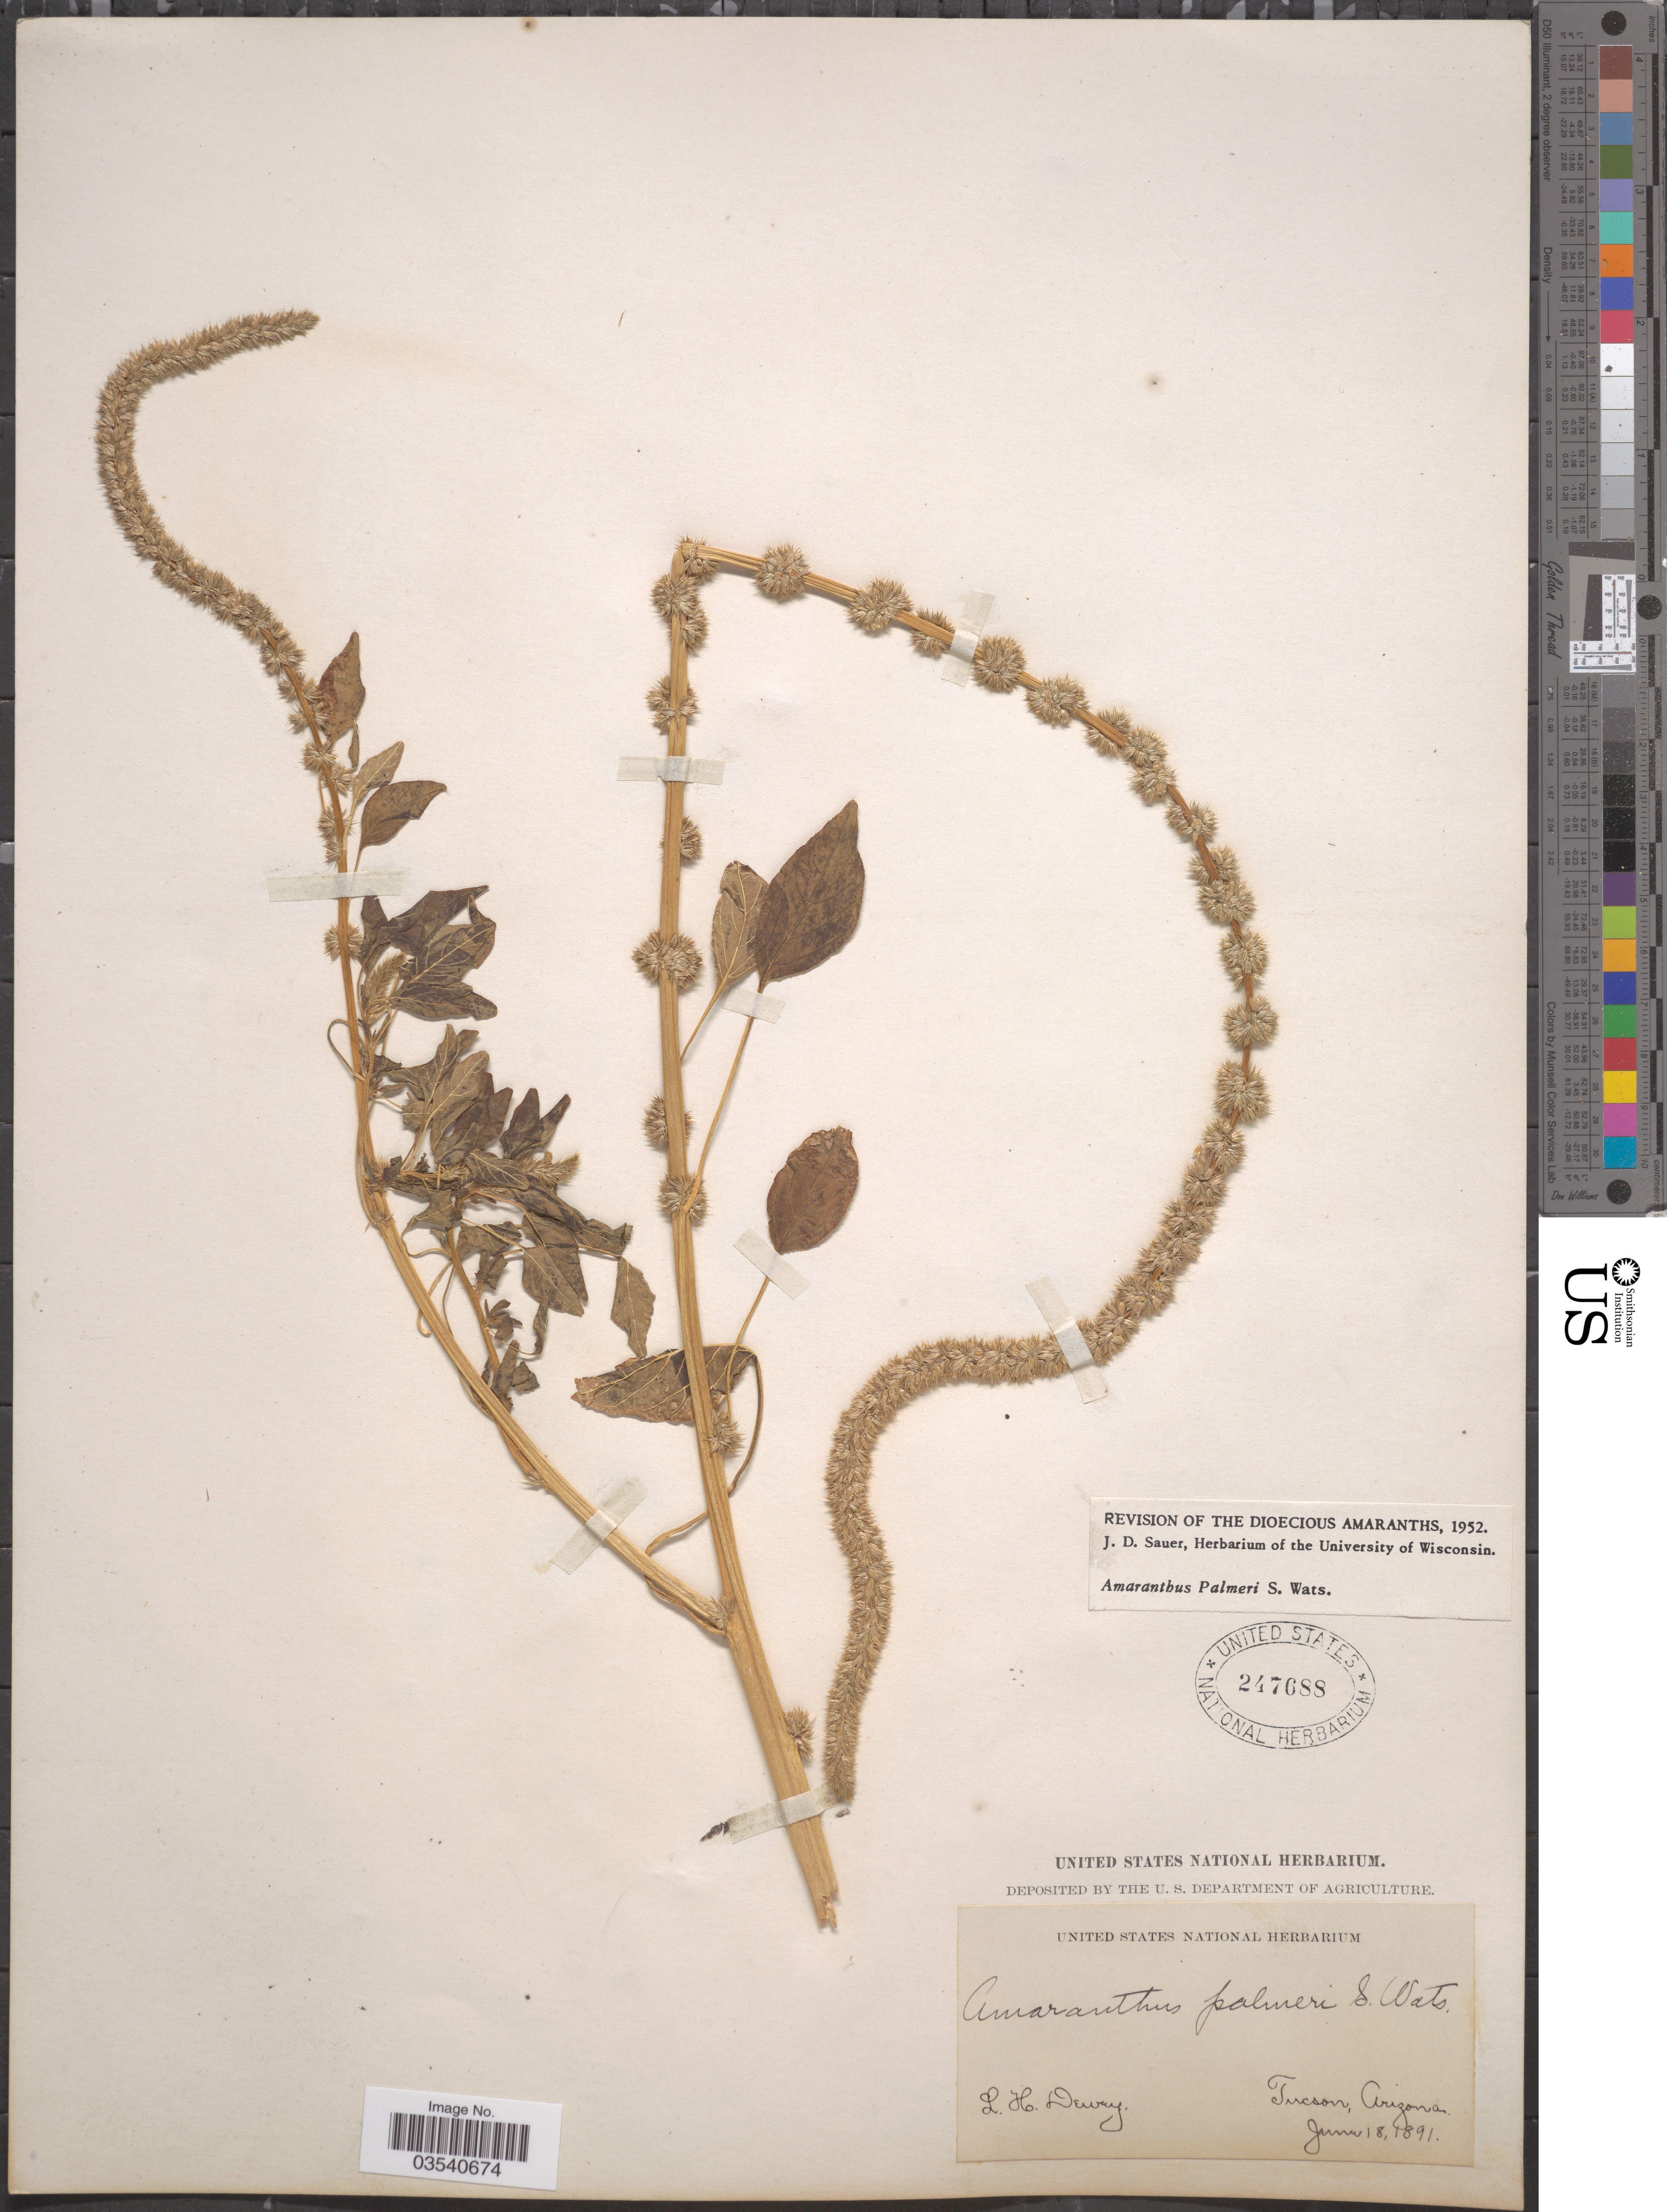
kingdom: Plantae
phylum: Tracheophyta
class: Magnoliopsida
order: Caryophyllales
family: Amaranthaceae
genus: Amaranthus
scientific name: Amaranthus palmeri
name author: S. Watson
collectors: L. H. Dewey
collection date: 1891-06-18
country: United States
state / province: Arizona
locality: Tucson.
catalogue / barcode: US 247688